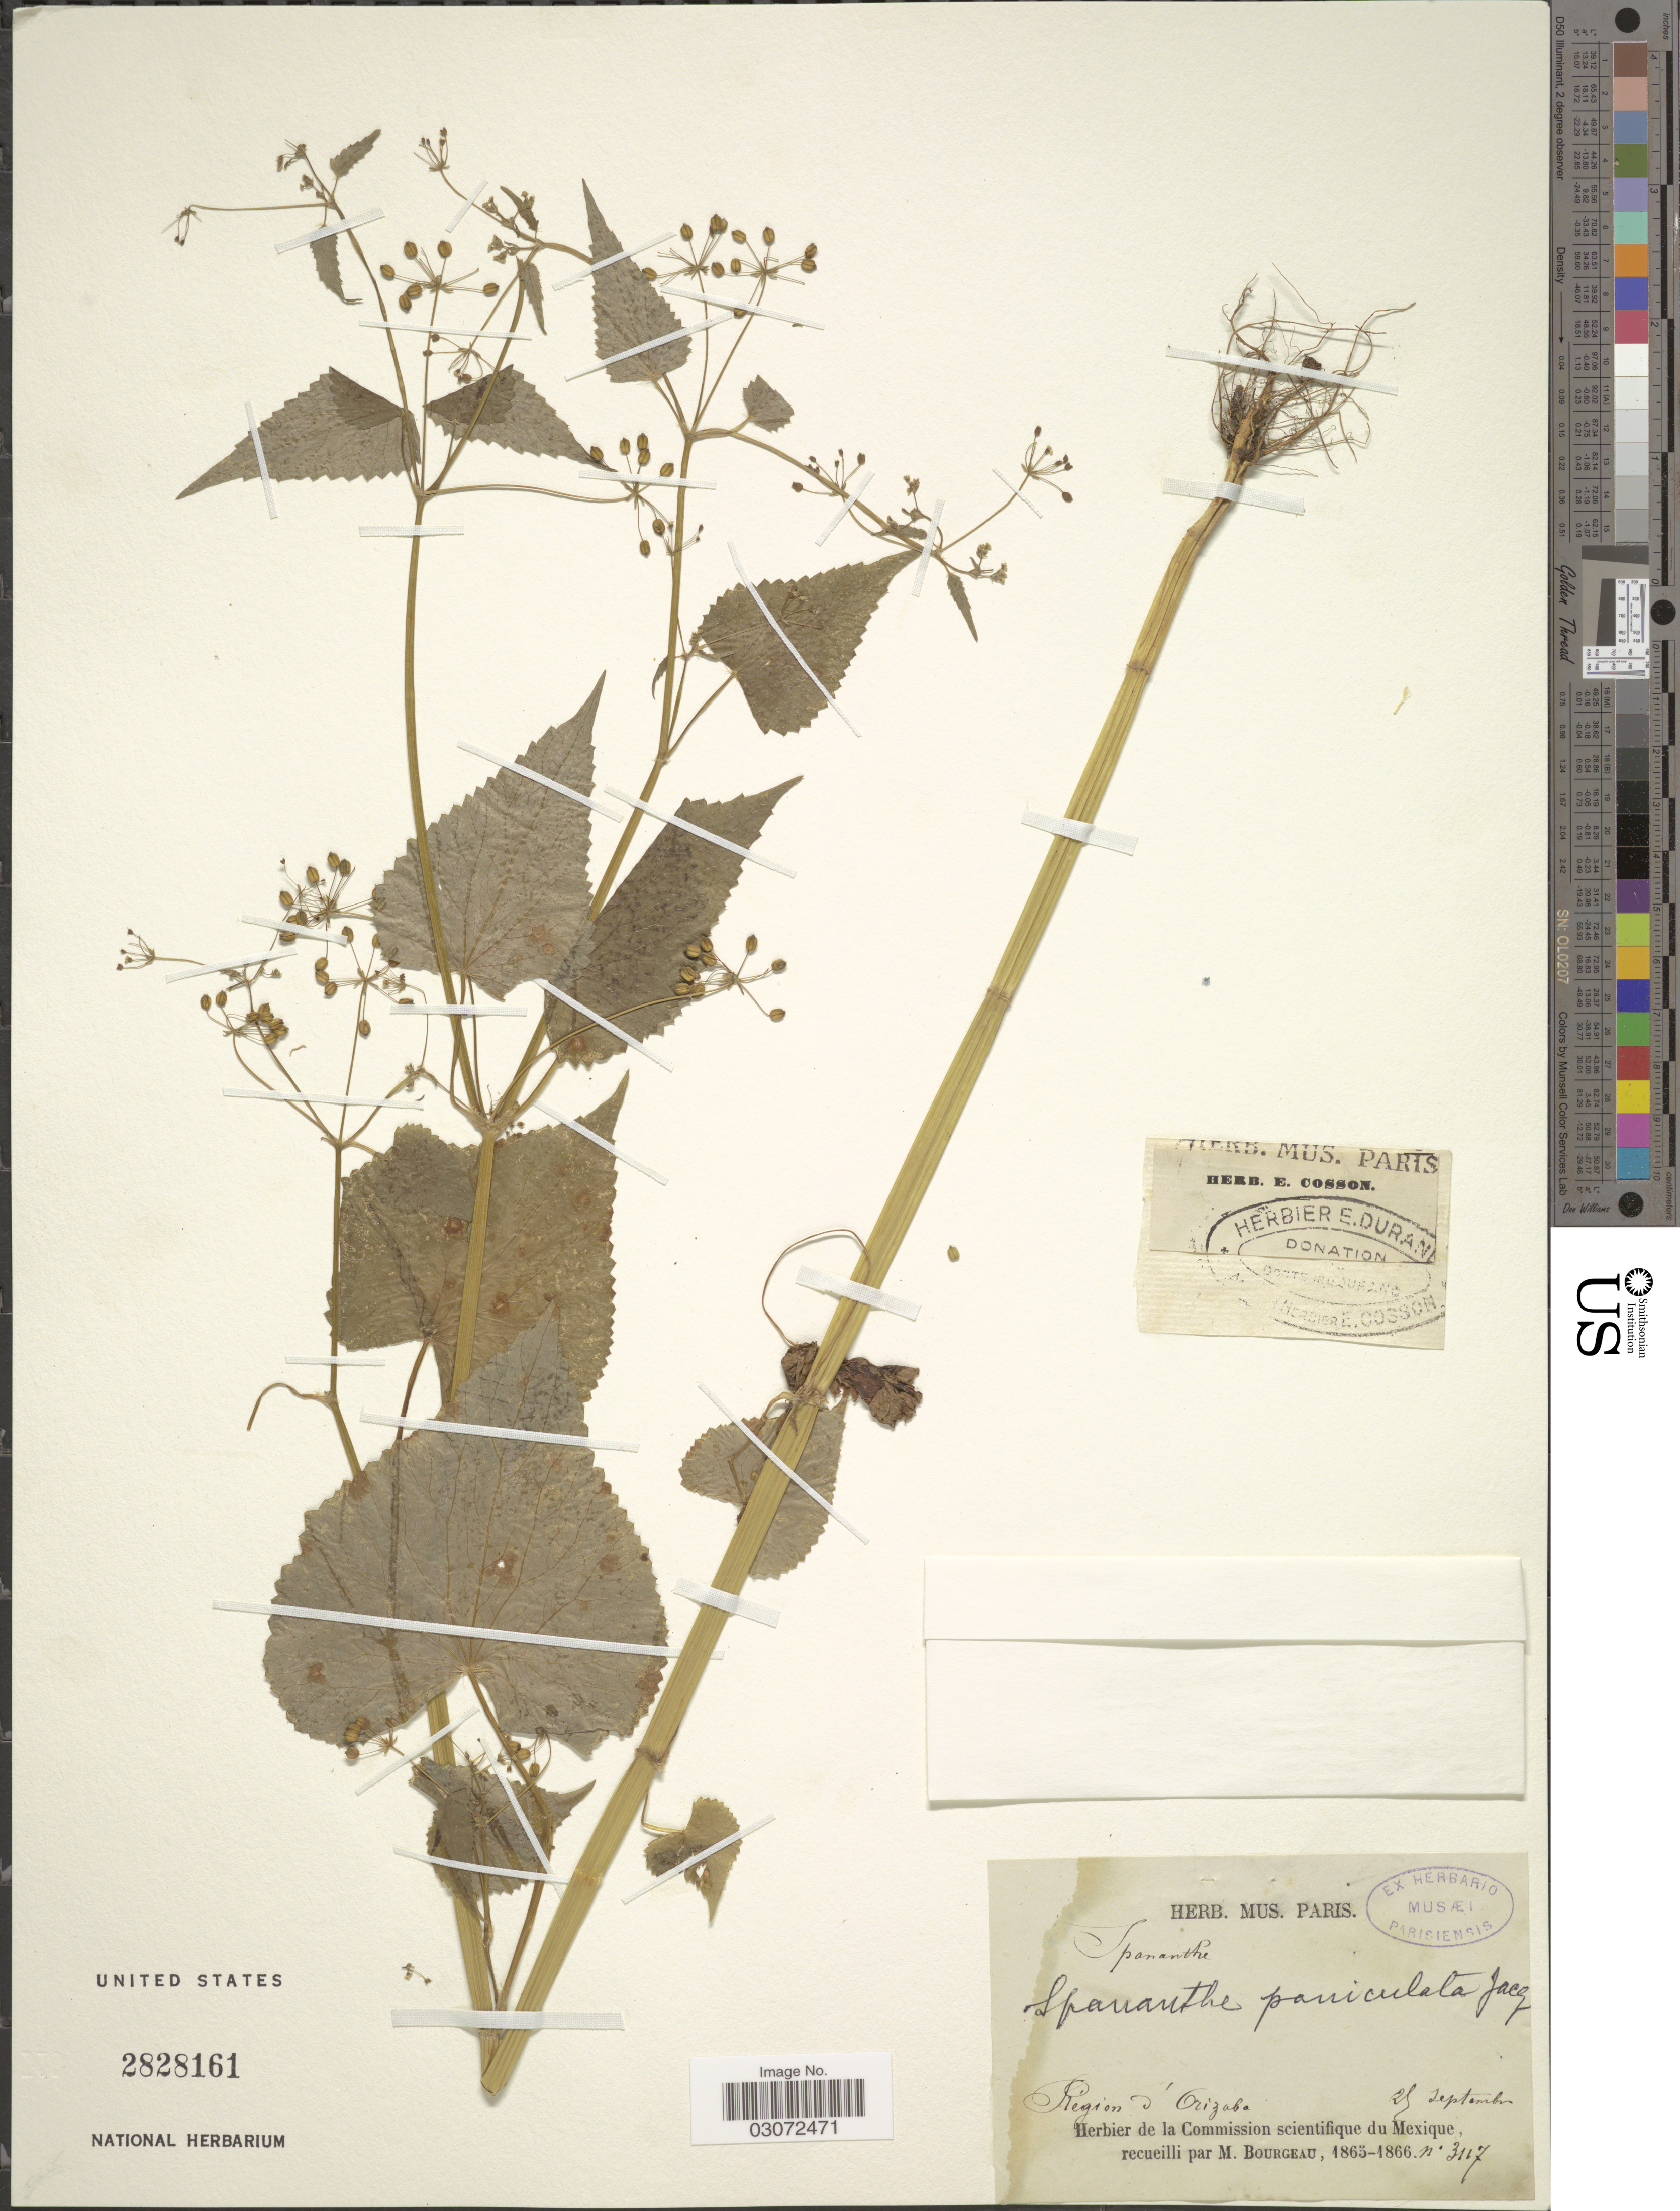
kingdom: Plantae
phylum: Tracheophyta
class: Magnoliopsida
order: Apiales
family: Apiaceae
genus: Spananthe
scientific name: Spananthe paniculata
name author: Jacq.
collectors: M. Bourgeau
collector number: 3117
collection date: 1865-09-25/1866-09-25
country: Mexico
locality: Region d'Orizaba.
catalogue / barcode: US 2828161